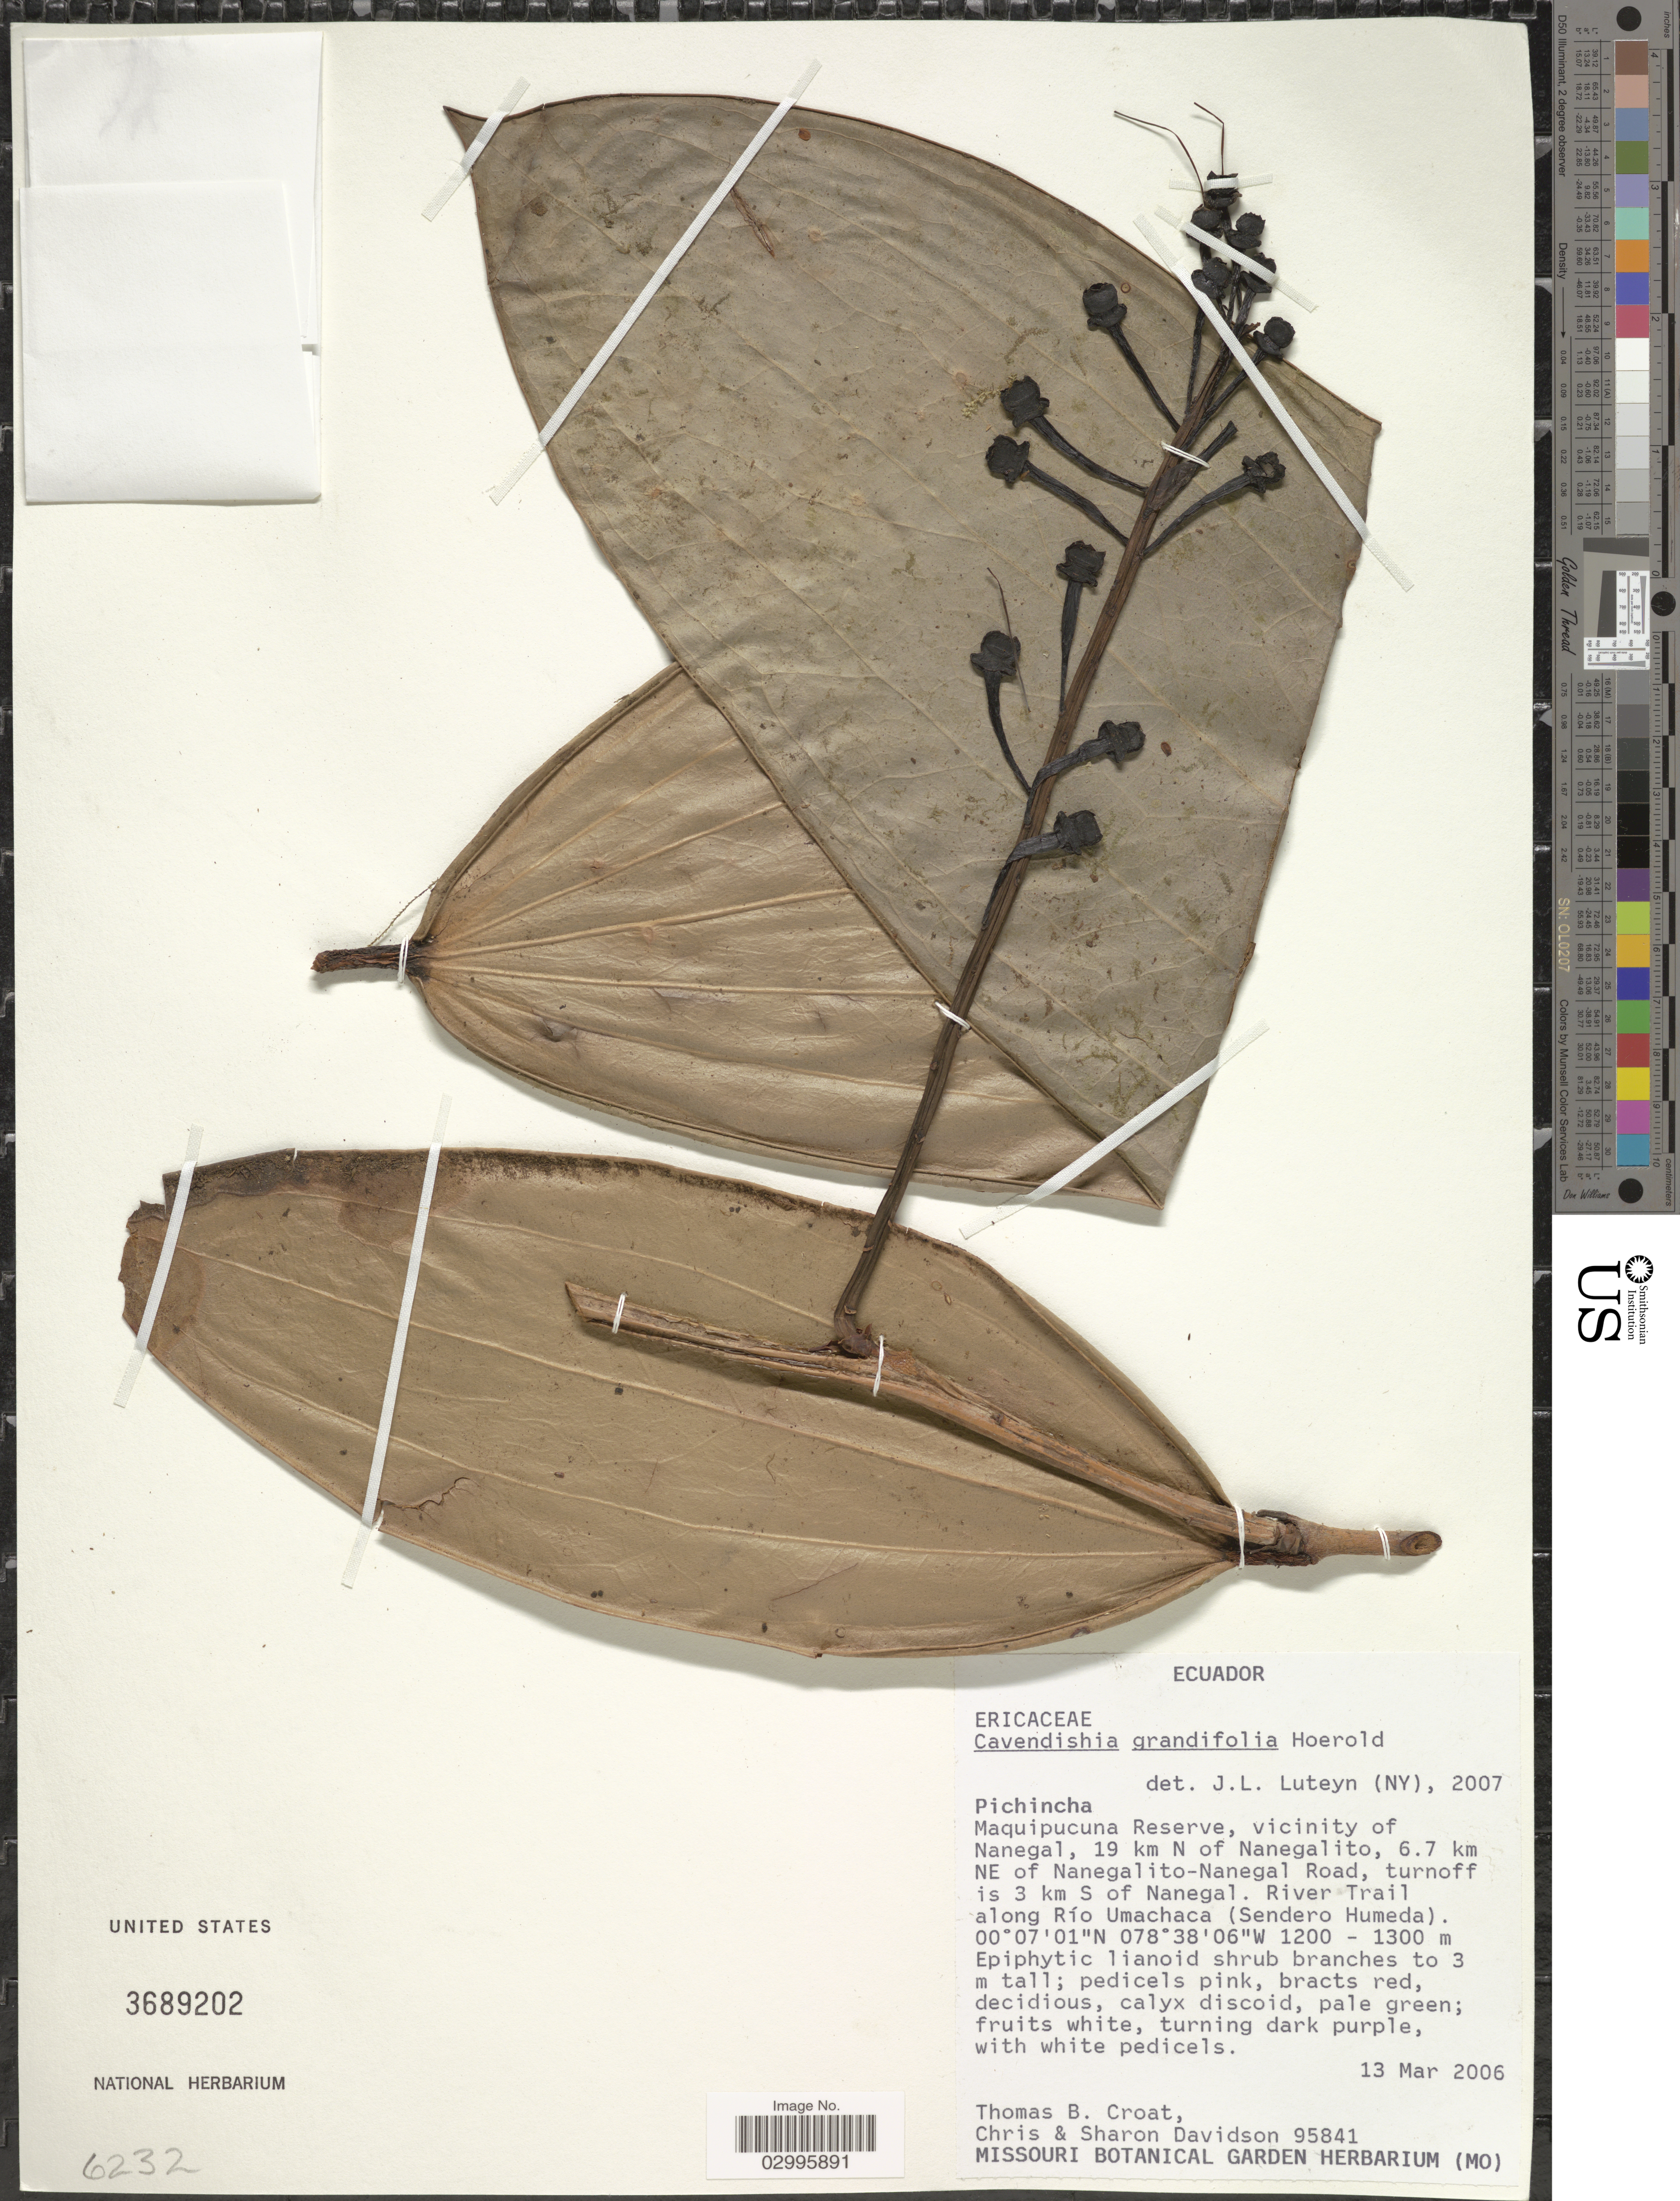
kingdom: Plantae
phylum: Tracheophyta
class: Magnoliopsida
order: Ericales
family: Ericaceae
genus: Cavendishia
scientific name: Cavendishia grandifolia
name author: Hoerold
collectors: T. B. Croat, C. Davidson & S. Davidson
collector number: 95841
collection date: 2006-03-13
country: Ecuador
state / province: Pichincha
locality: Maquipucuna Reserve, vicinity of Nanegal, 19 km N of Nanegalito, 6.7 km NE of Nanegalito-Nangeal Road, turnoff is 3 km S of Nanegal. River Trail along Río Umachaca (Sendero Humeda).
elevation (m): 1200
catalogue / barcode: US 3689202